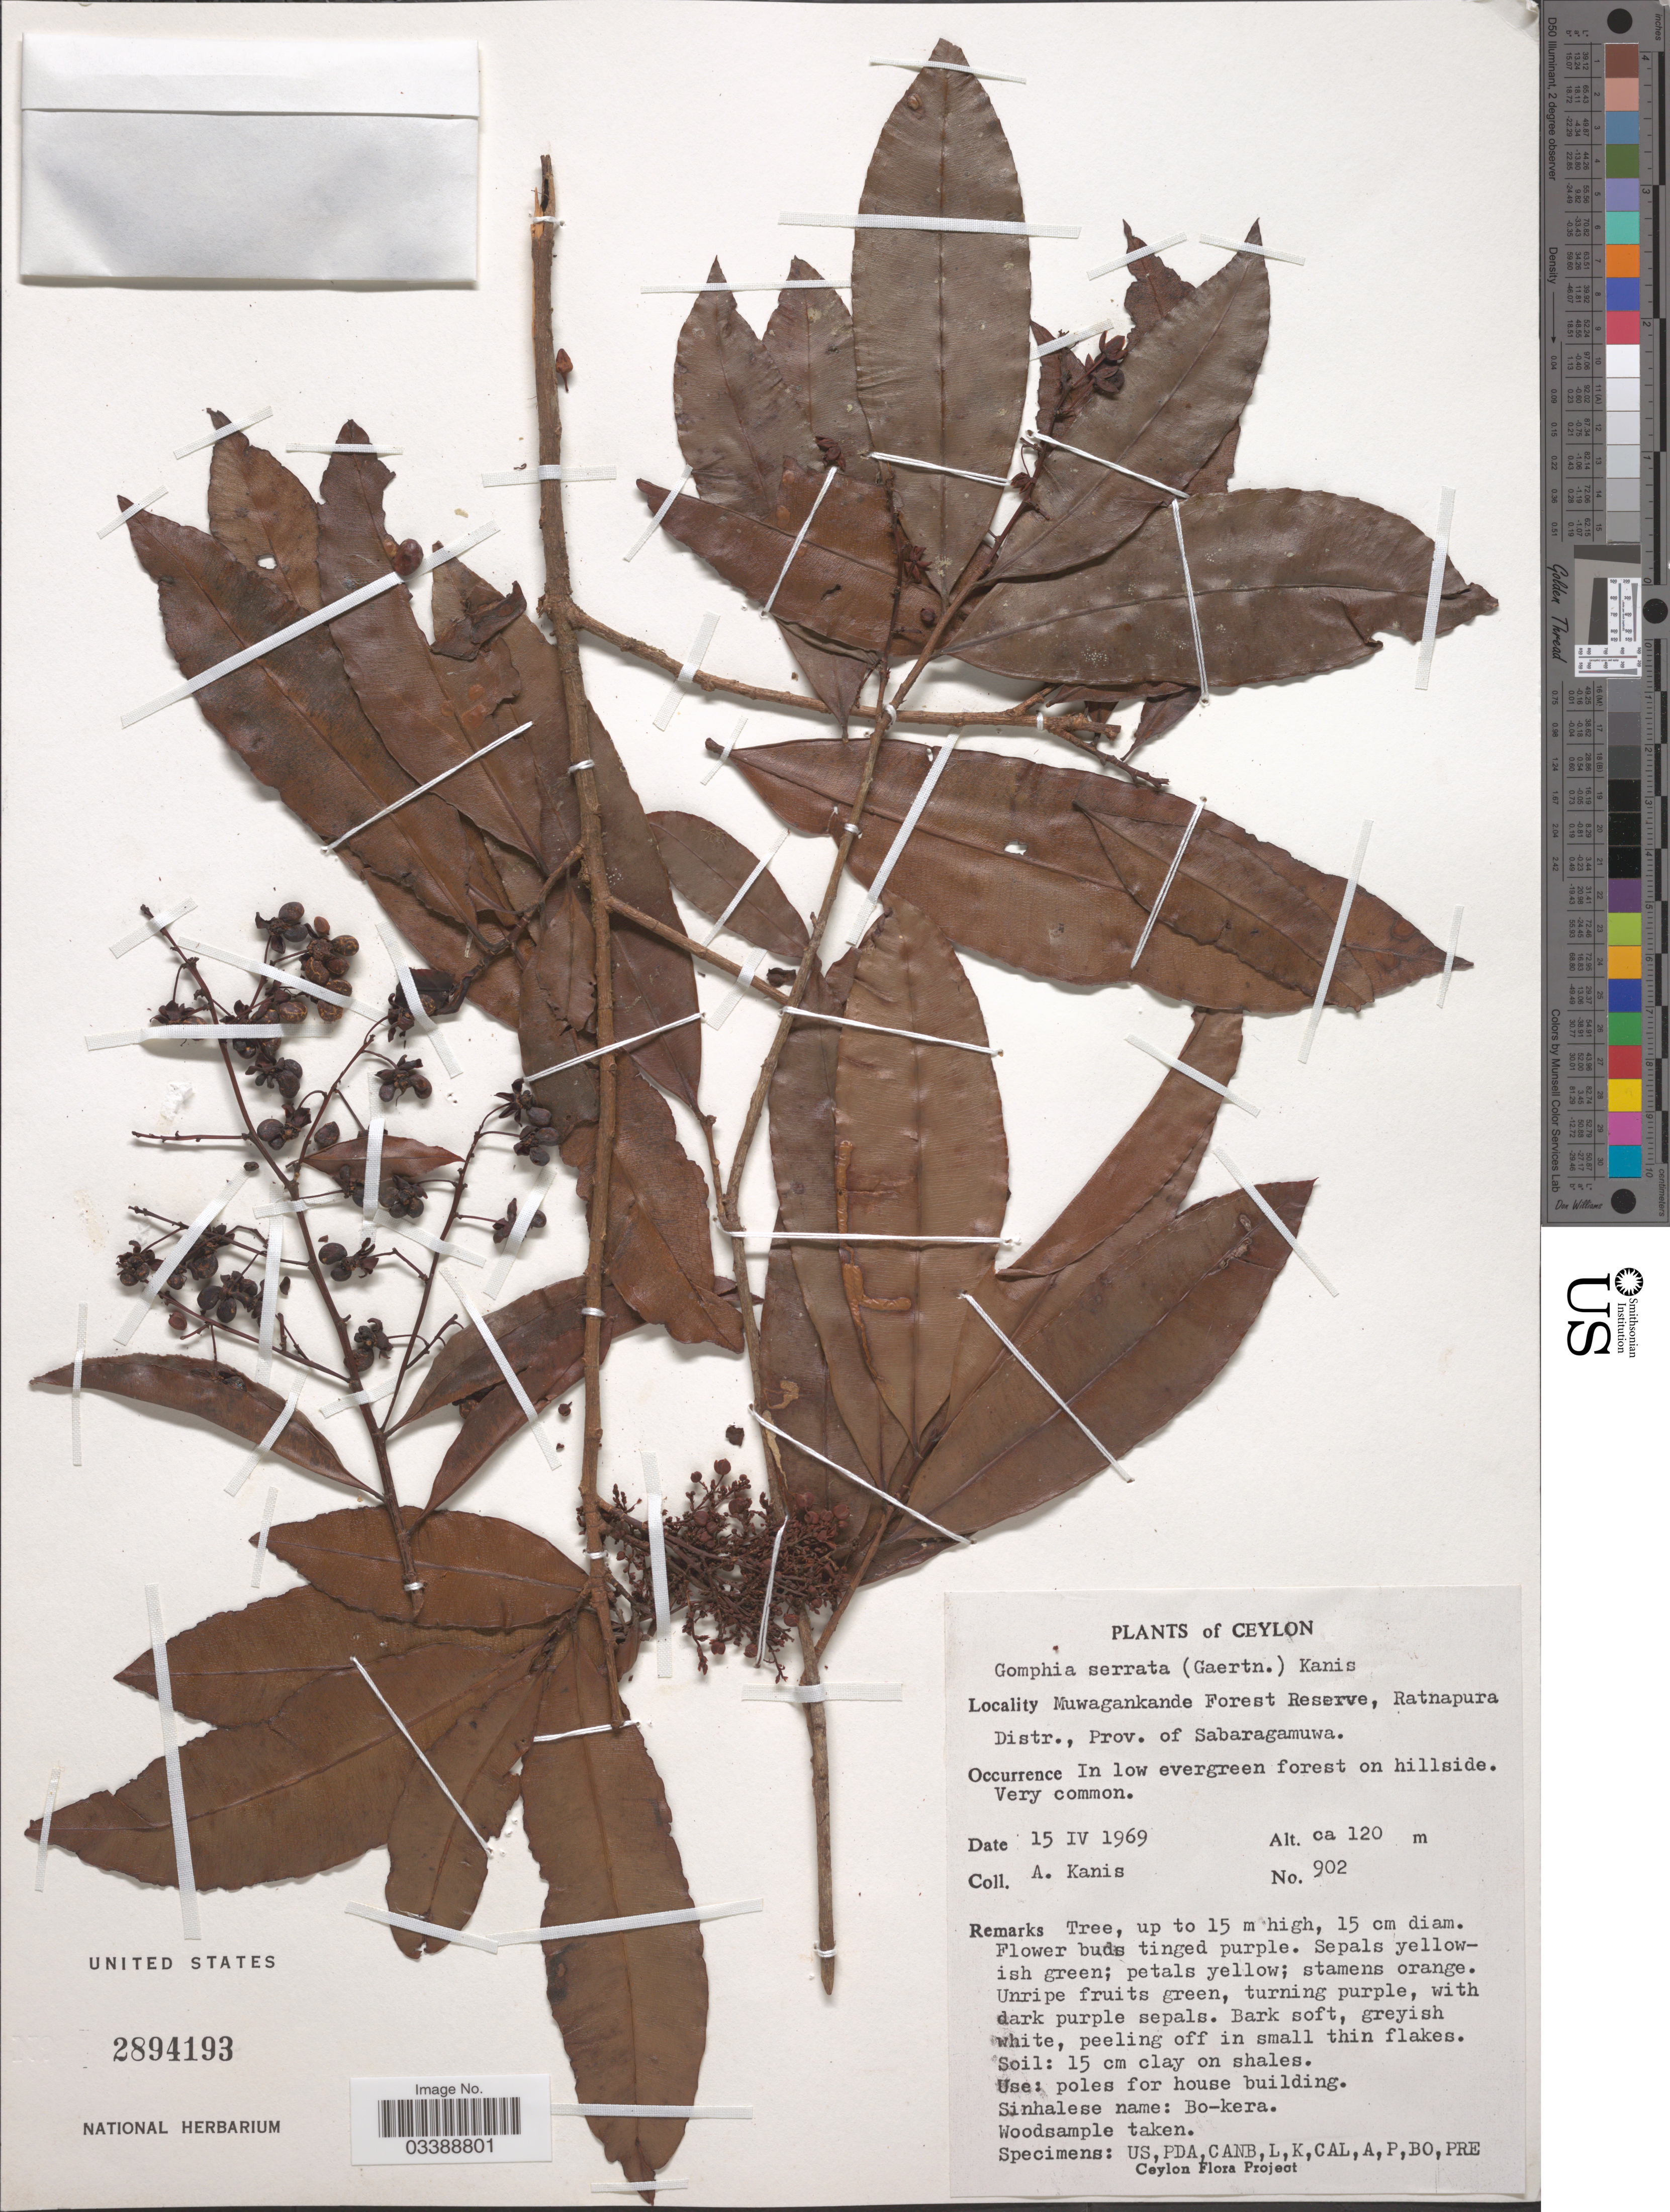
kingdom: Plantae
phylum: Tracheophyta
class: Magnoliopsida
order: Malpighiales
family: Ochnaceae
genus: Campylospermum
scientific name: Campylospermum serratum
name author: (Gaertn.) Bittrich & M.C.E. Amaral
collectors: A. Kanis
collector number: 902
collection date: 1969-04-15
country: Sri Lanka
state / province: Sabaragamuwa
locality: Ceylon. Muwagankande Forest Reserve, Ratnapura Distr.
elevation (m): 120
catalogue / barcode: US 2894193